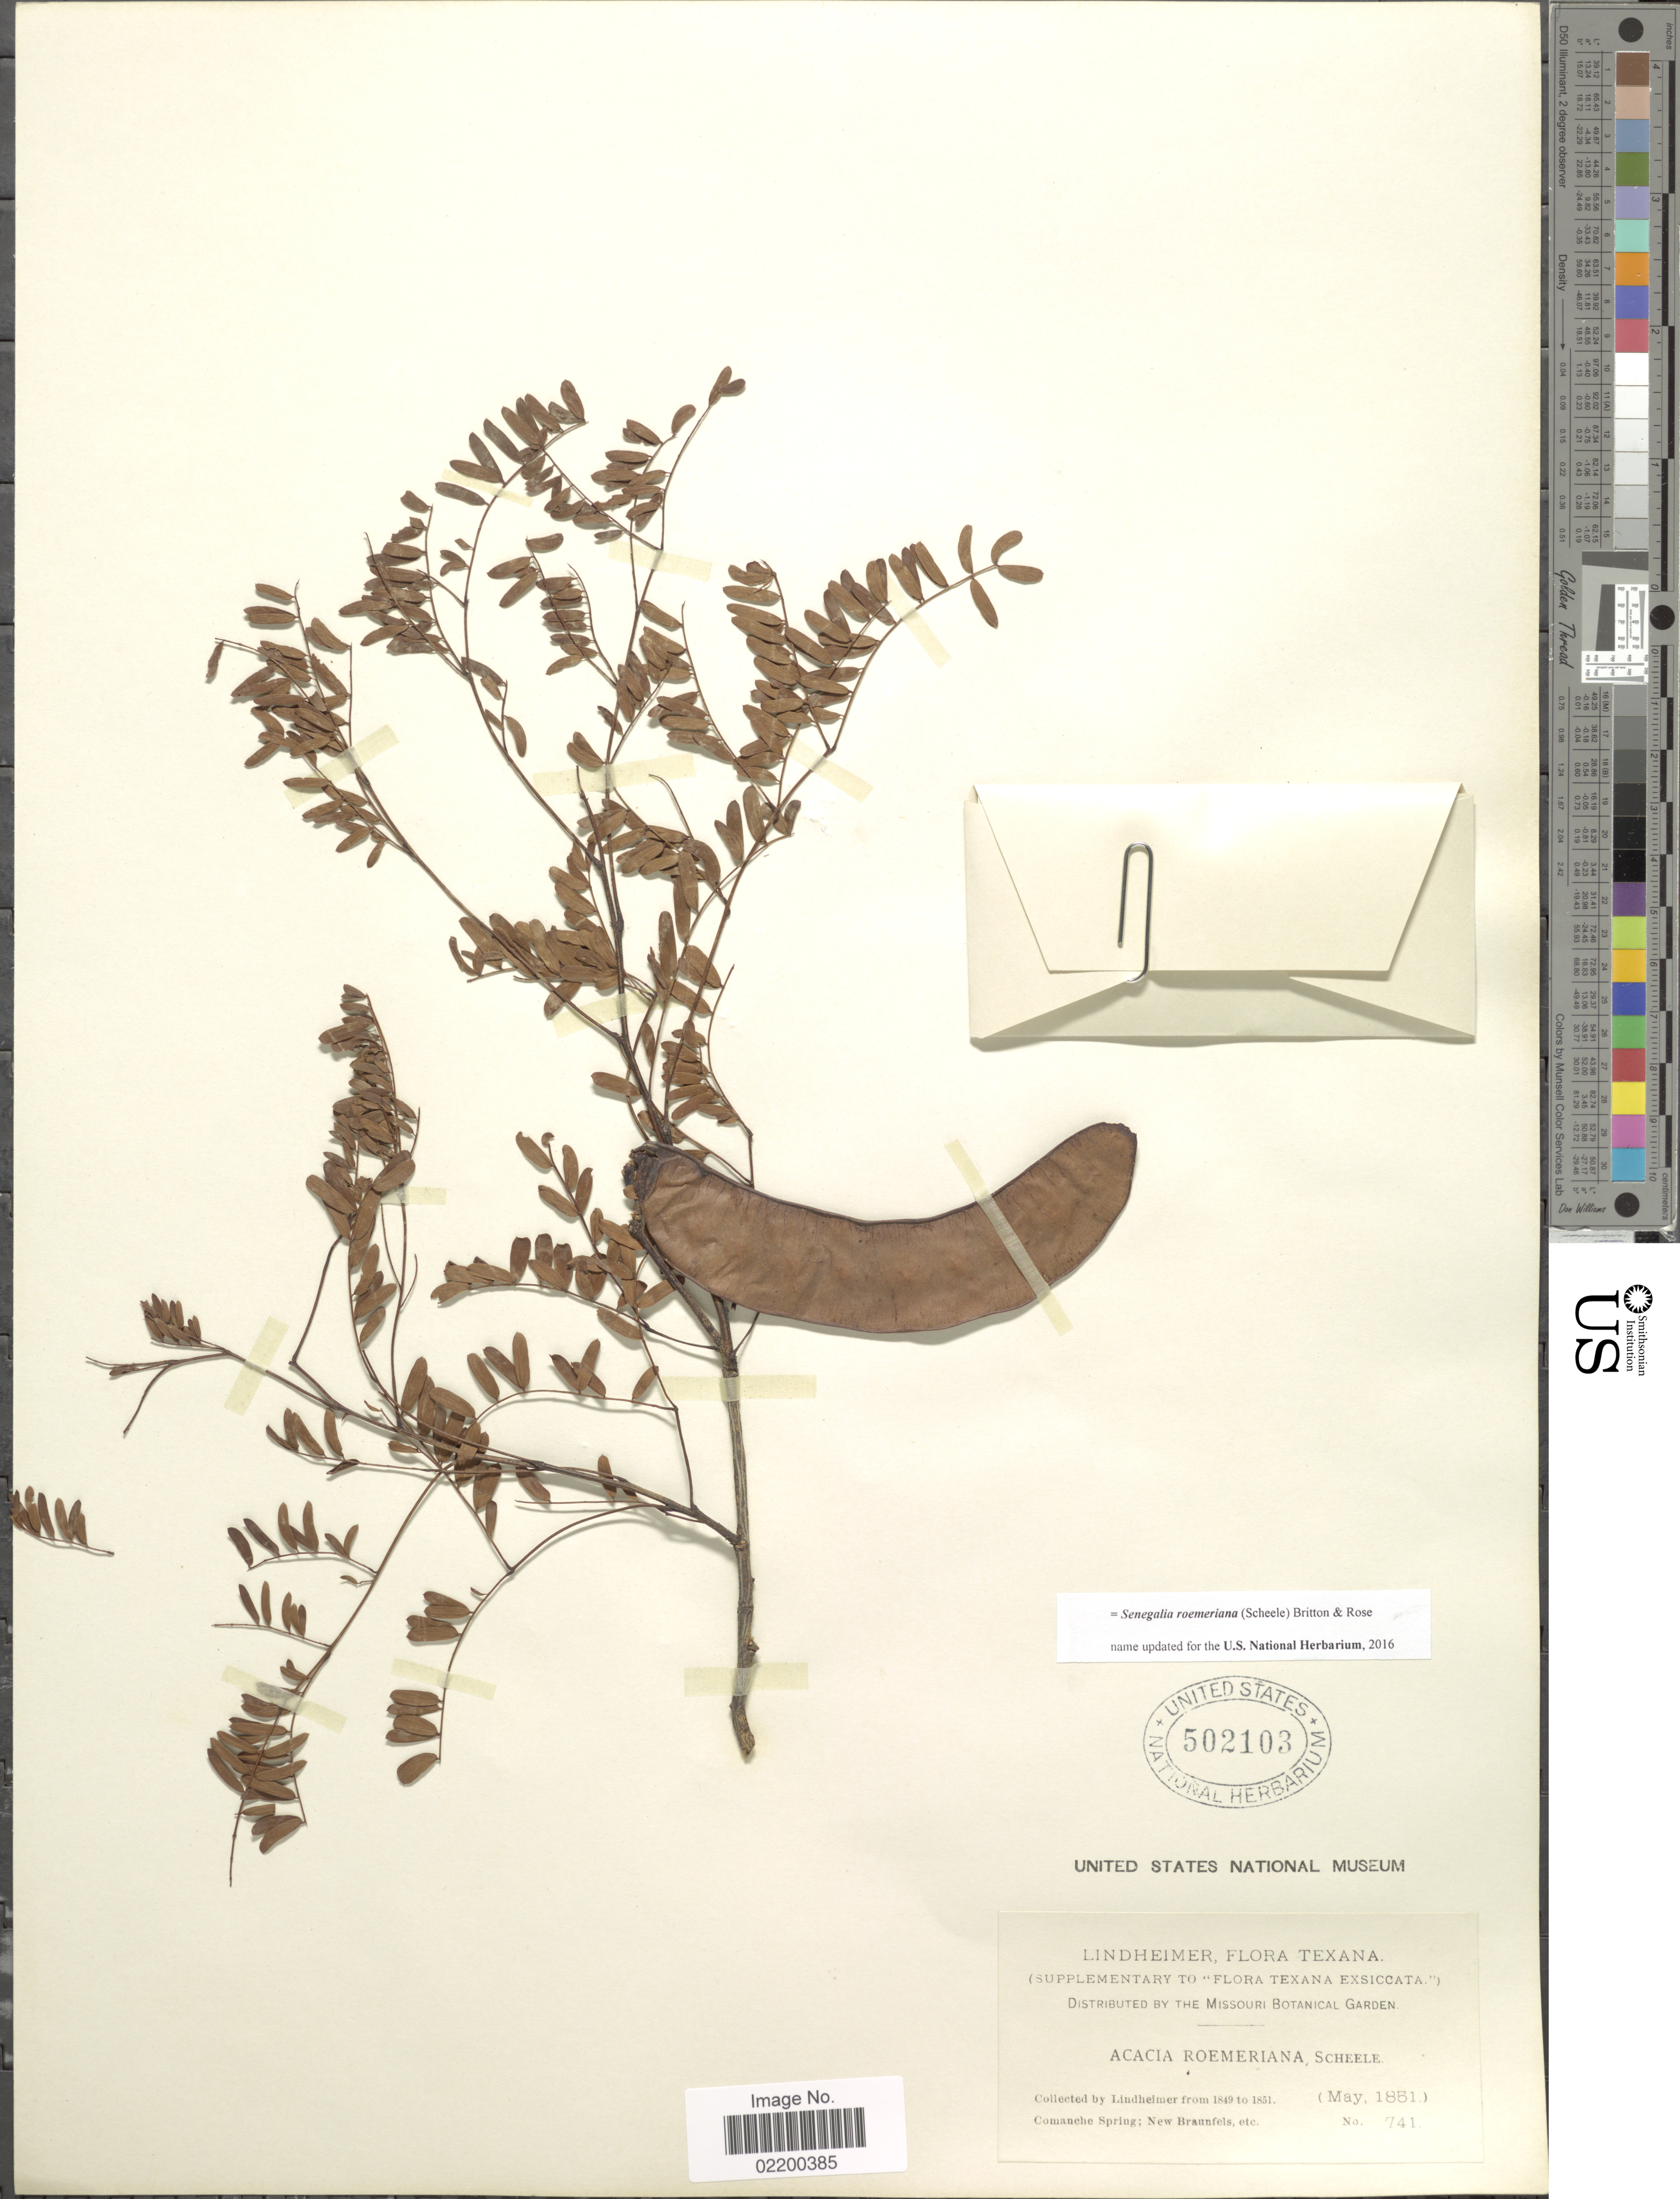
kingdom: Plantae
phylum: Tracheophyta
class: Magnoliopsida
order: Fabales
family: Fabaceae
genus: Senegalia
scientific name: Senegalia roemeriana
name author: (Scheele) Britton & Rose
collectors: -. Lindheimer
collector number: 741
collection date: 1851-05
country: United States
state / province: Texas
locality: Comanche Spring; New Braunfels, etc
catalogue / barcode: US 502103